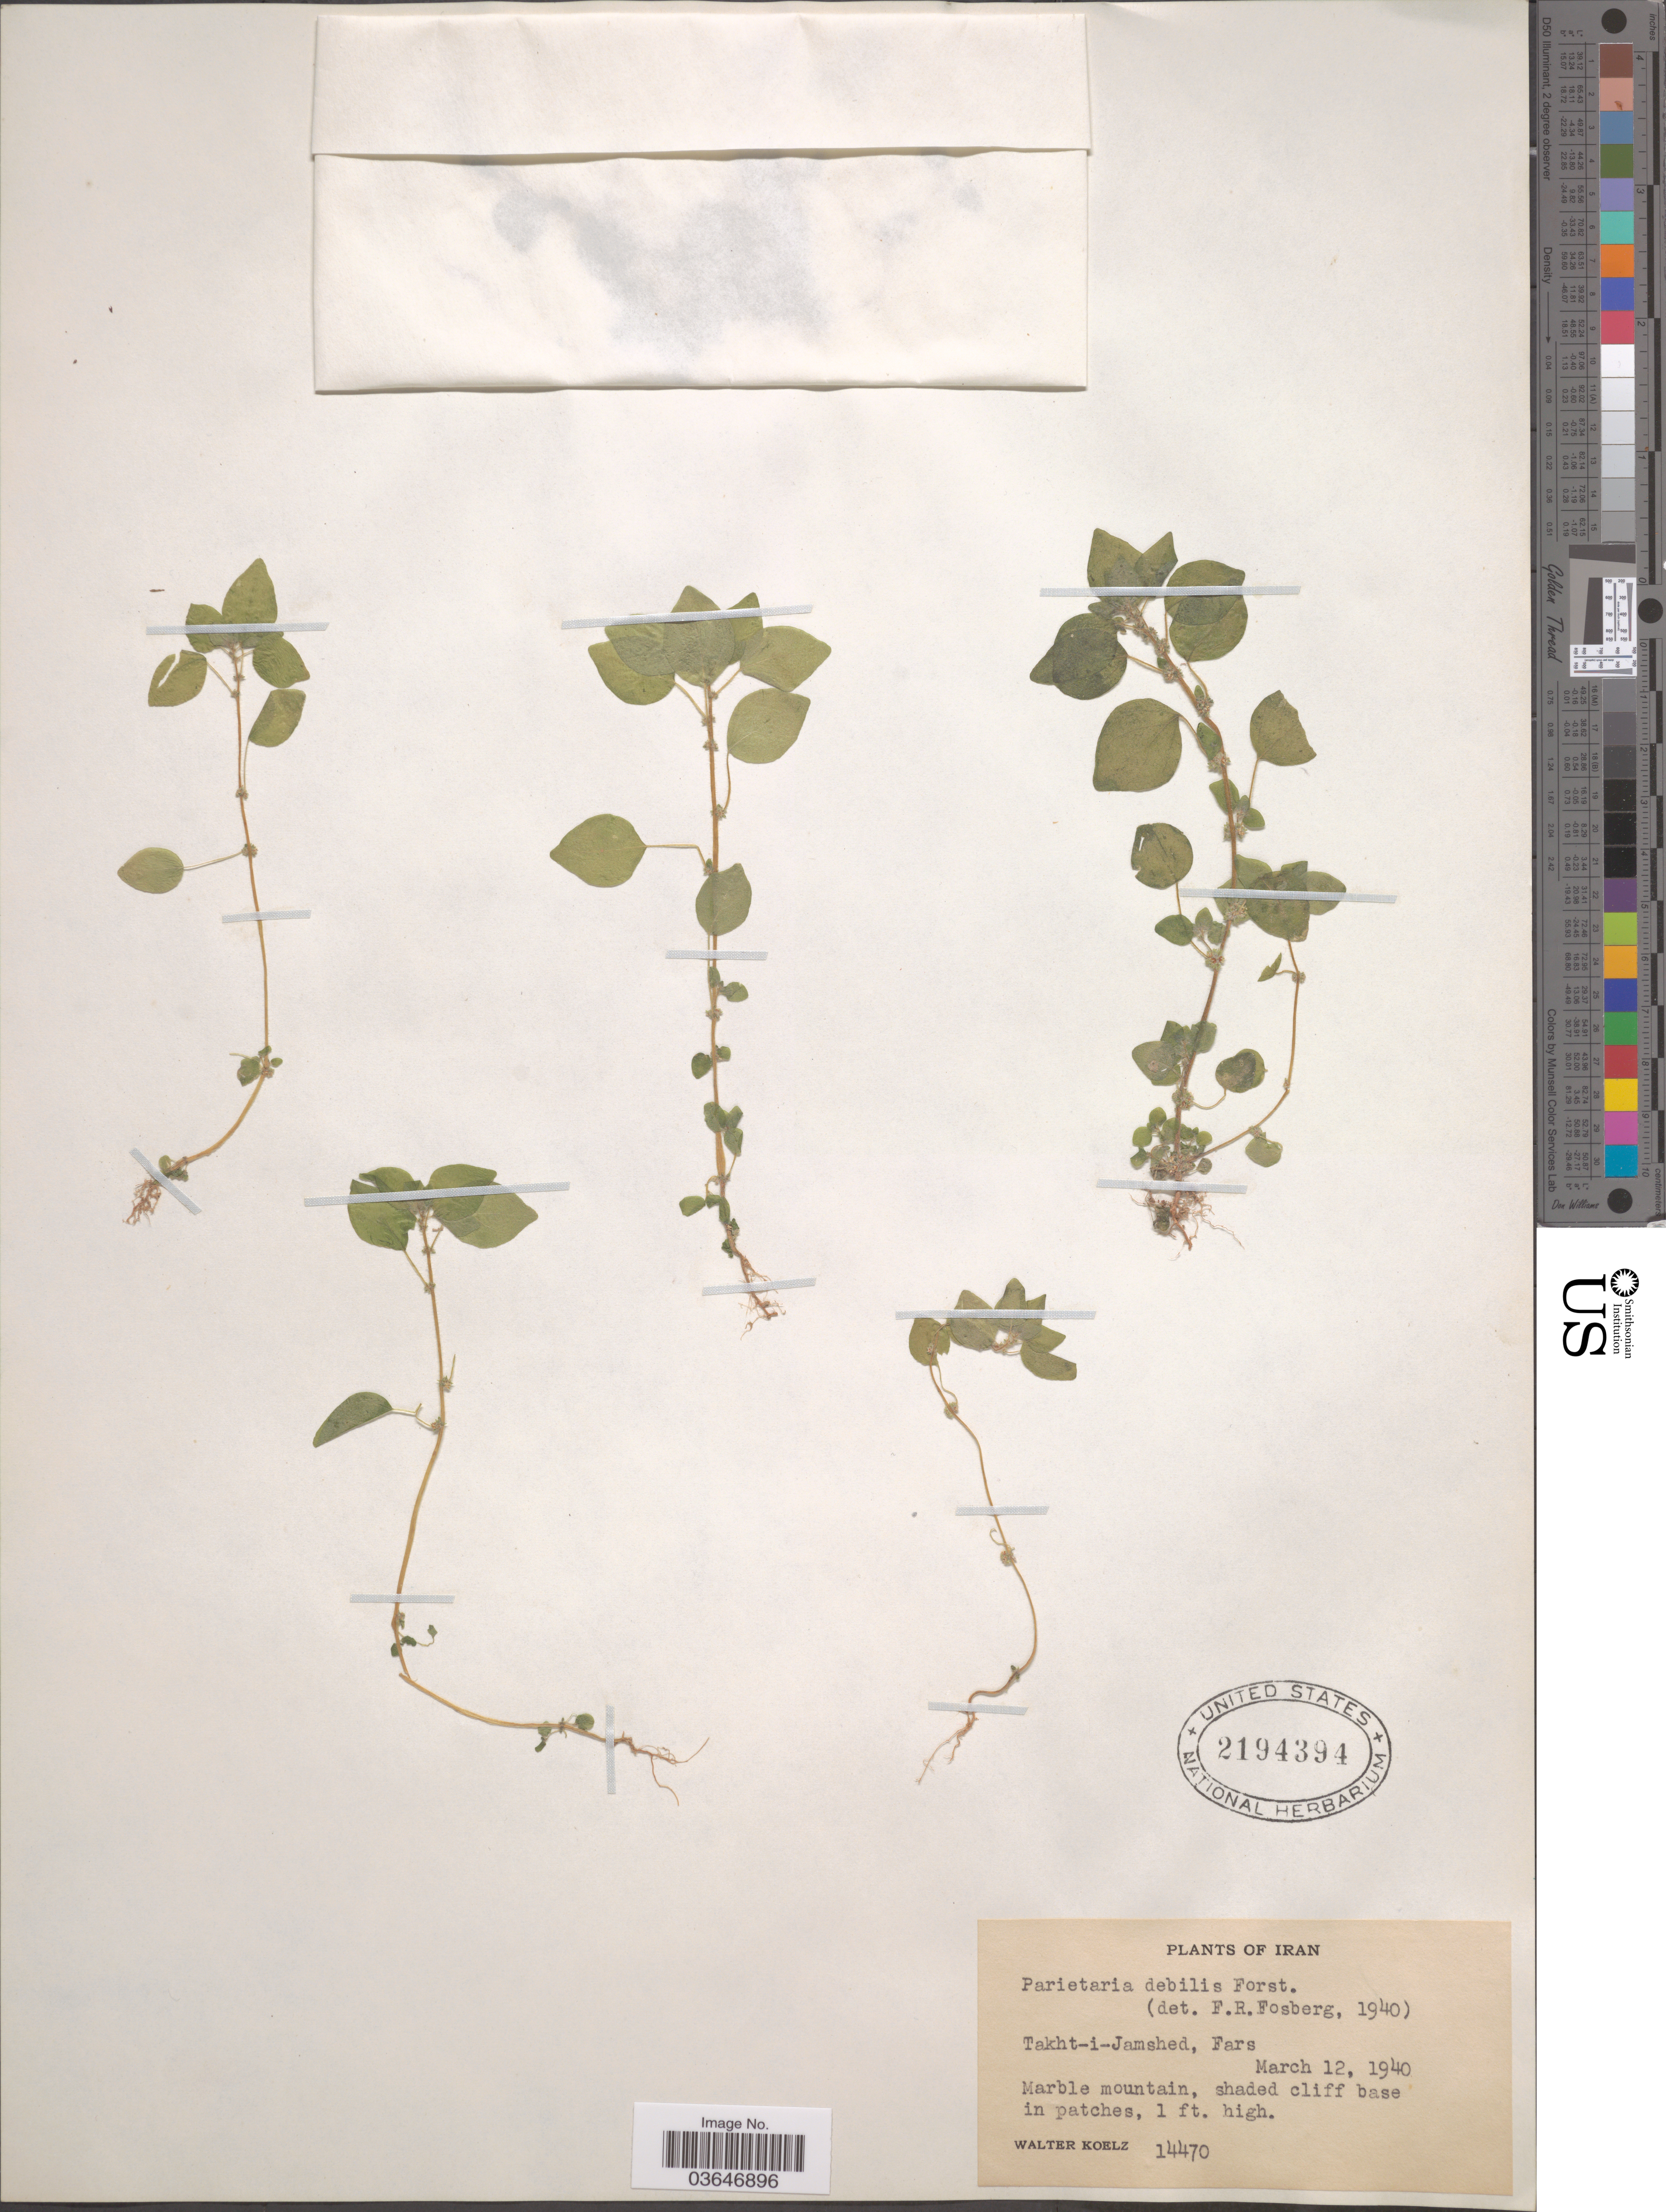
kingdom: Plantae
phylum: Tracheophyta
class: Magnoliopsida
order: Rosales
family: Urticaceae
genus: Parietaria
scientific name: Parietaria debilis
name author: G. Forst.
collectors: W. N. Koelz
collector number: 14470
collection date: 1940-03-12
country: Iran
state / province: Fars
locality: Takht-i-Jamshed.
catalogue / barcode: US 2194394